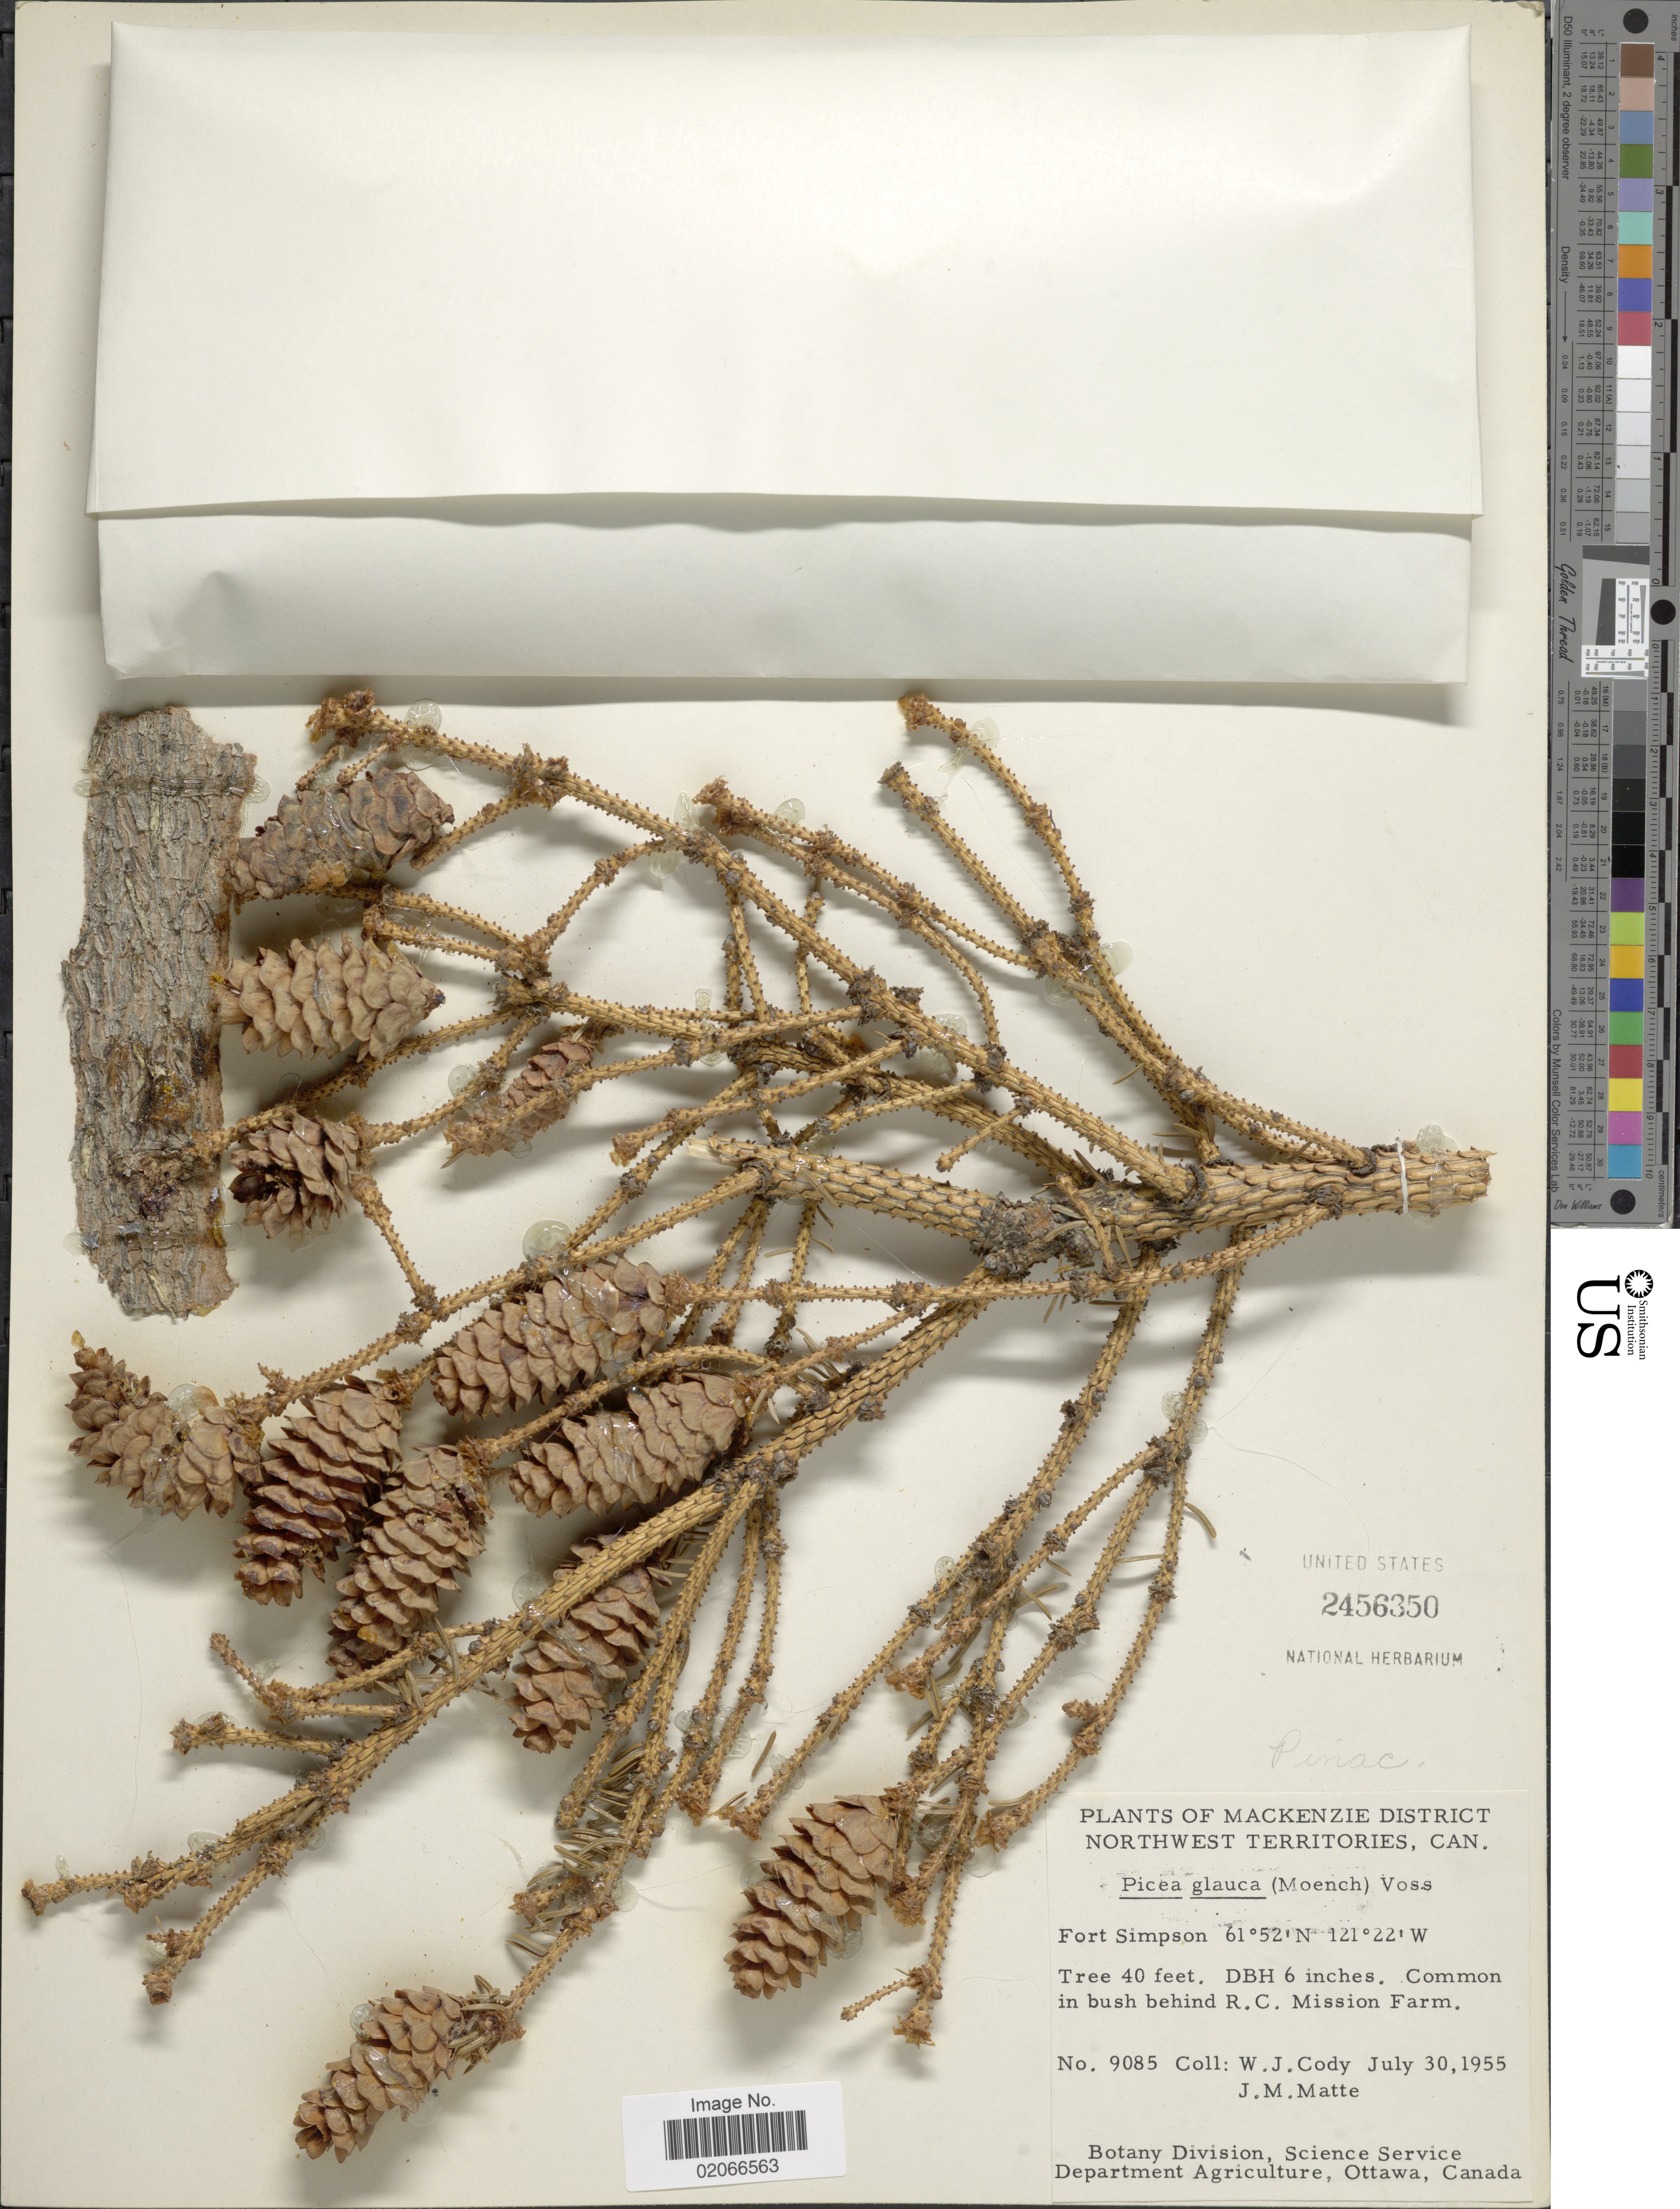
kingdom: Plantae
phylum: Tracheophyta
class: Pinopsida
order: Pinales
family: Pinaceae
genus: Picea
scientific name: Picea glauca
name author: (Moench) Voss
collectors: W. Cody & J. Matte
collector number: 9085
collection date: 1955-07-30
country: Canada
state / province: Northwest Territories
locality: Mackenzie District, Fort Simpson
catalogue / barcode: US 2456350